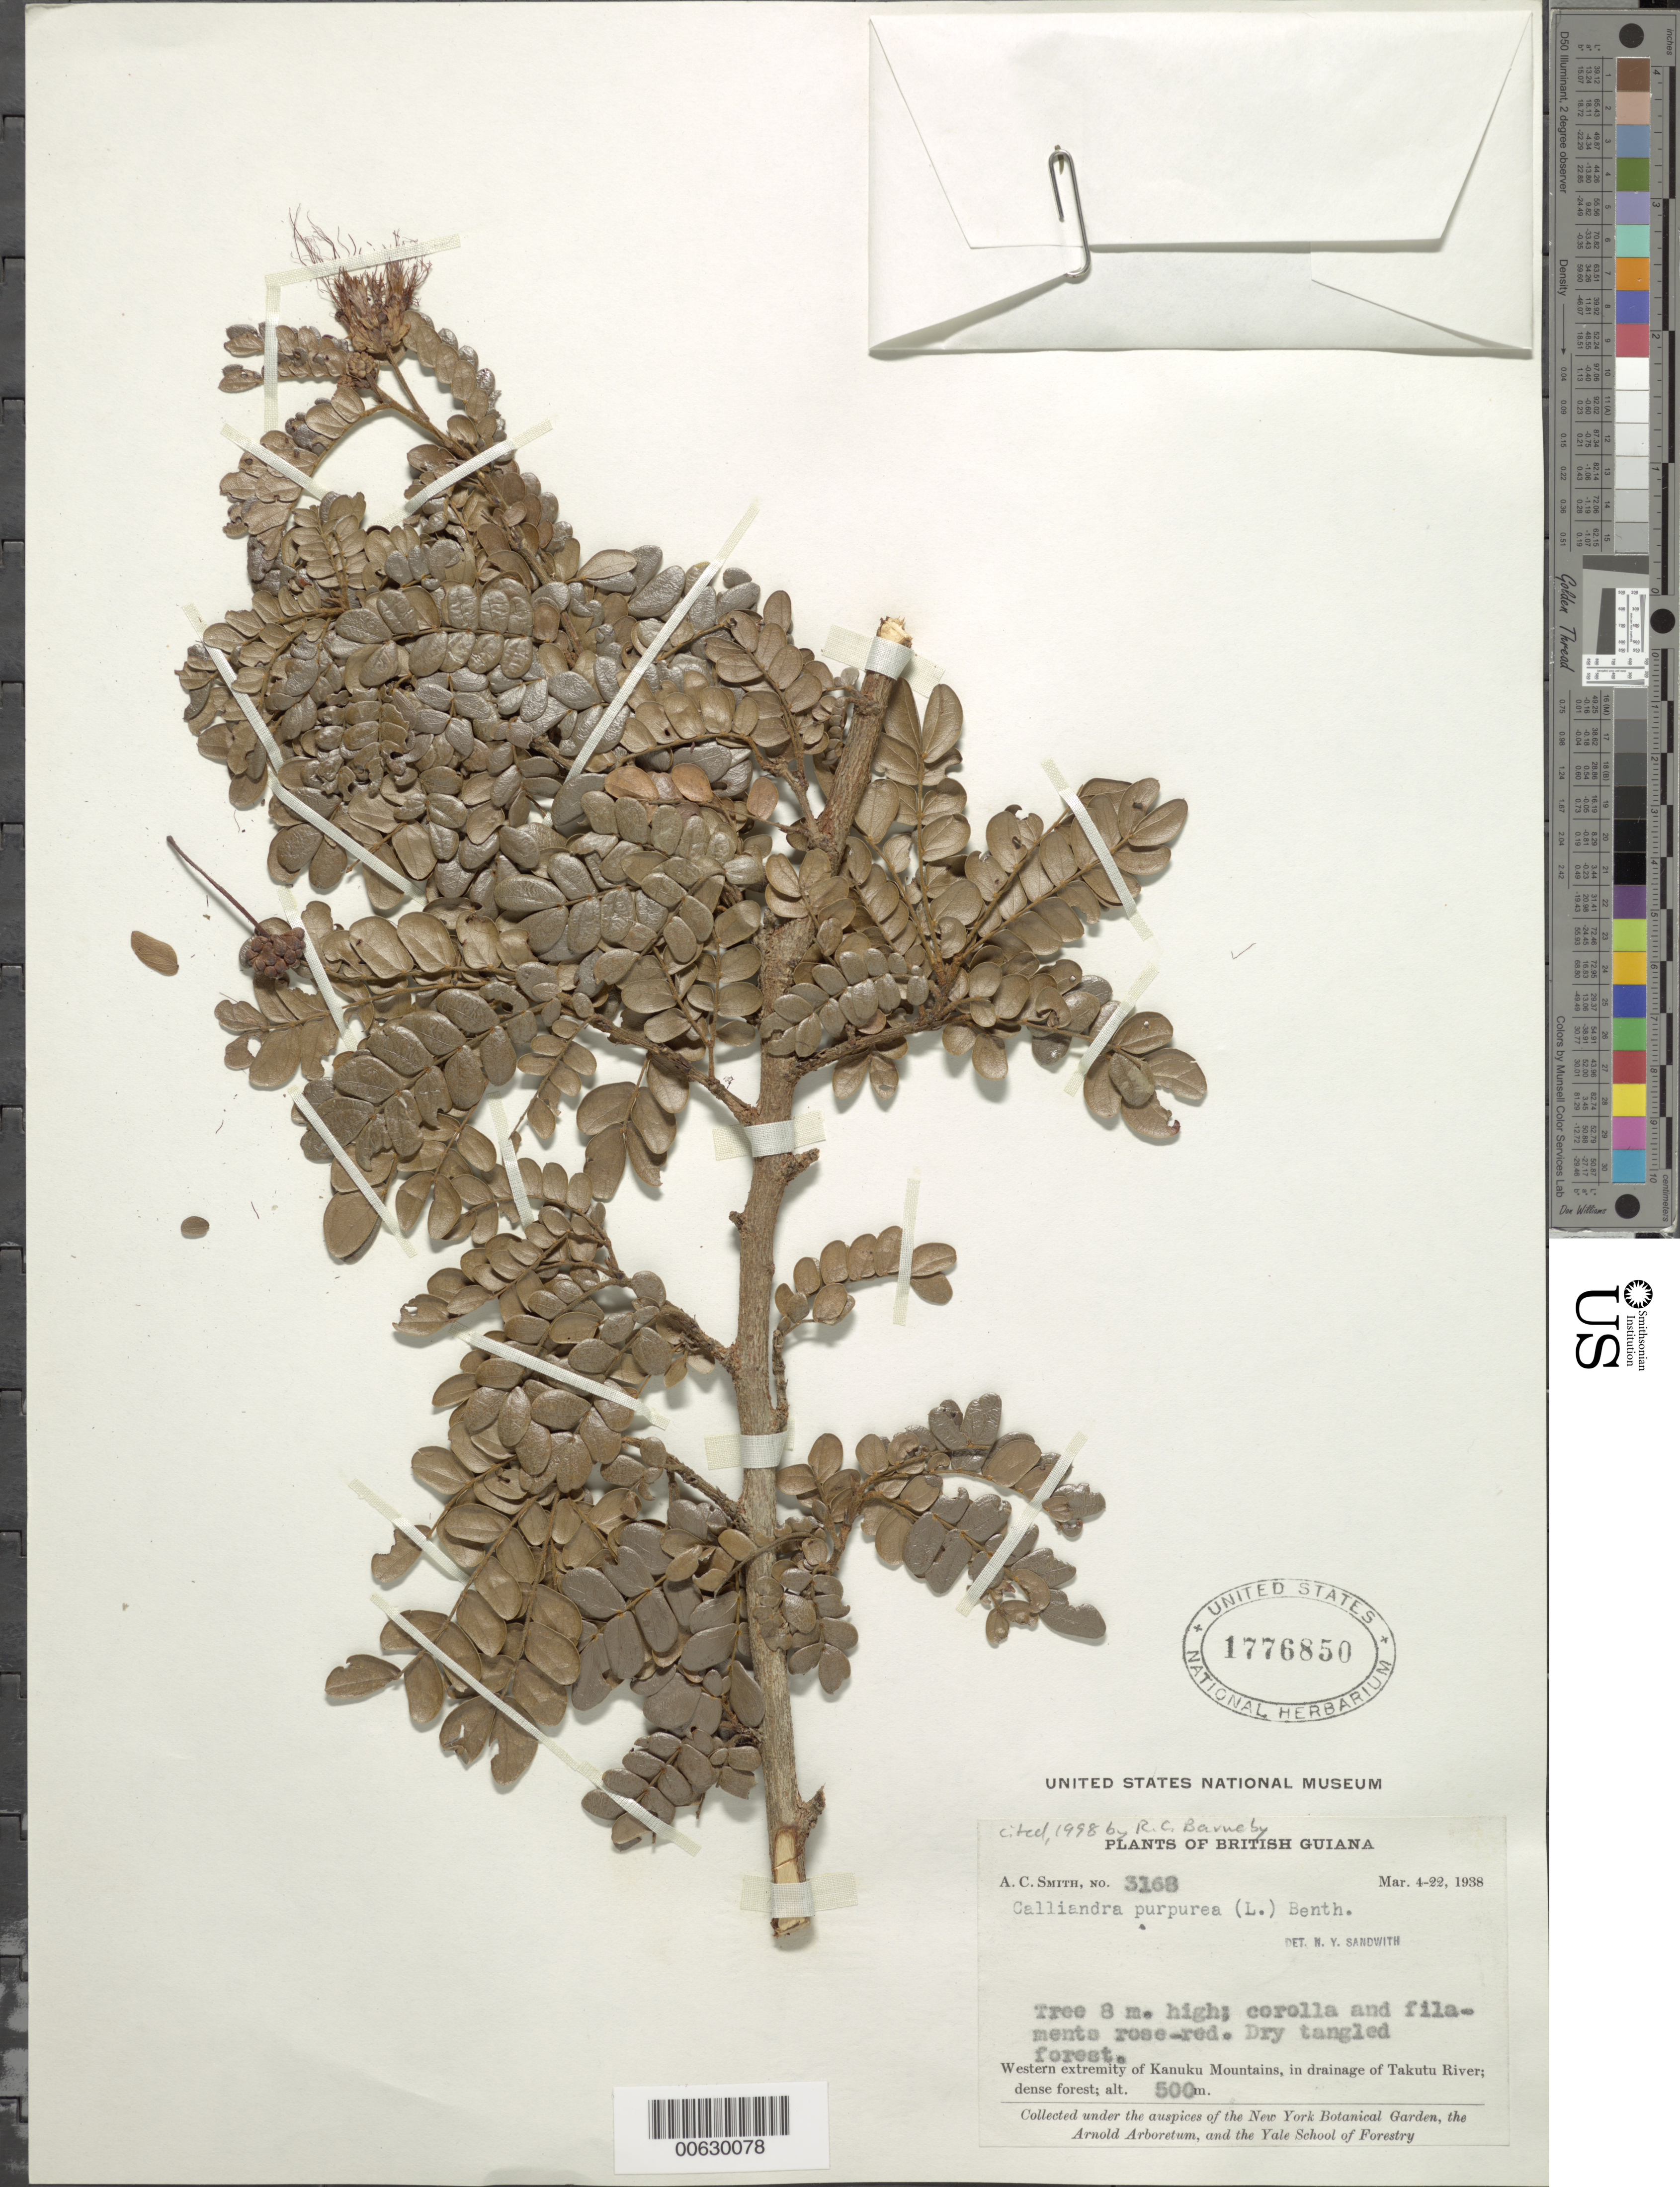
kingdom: Plantae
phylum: Tracheophyta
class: Magnoliopsida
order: Fabales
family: Fabaceae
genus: Calliandra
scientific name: Calliandra purpurea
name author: (L.) Benth.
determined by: Barneby, Rupert C., (NY)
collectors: A. C. Smith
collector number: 3168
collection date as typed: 4-Mar-38 to 22-Mar-38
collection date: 1938-03-04/1938-03-22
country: Guyana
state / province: U. Takutu-U. Essequibo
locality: Kanuku Mts., drainage of Takutu R., western extremity of Kanuku Mountains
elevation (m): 500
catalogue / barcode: US 1776850